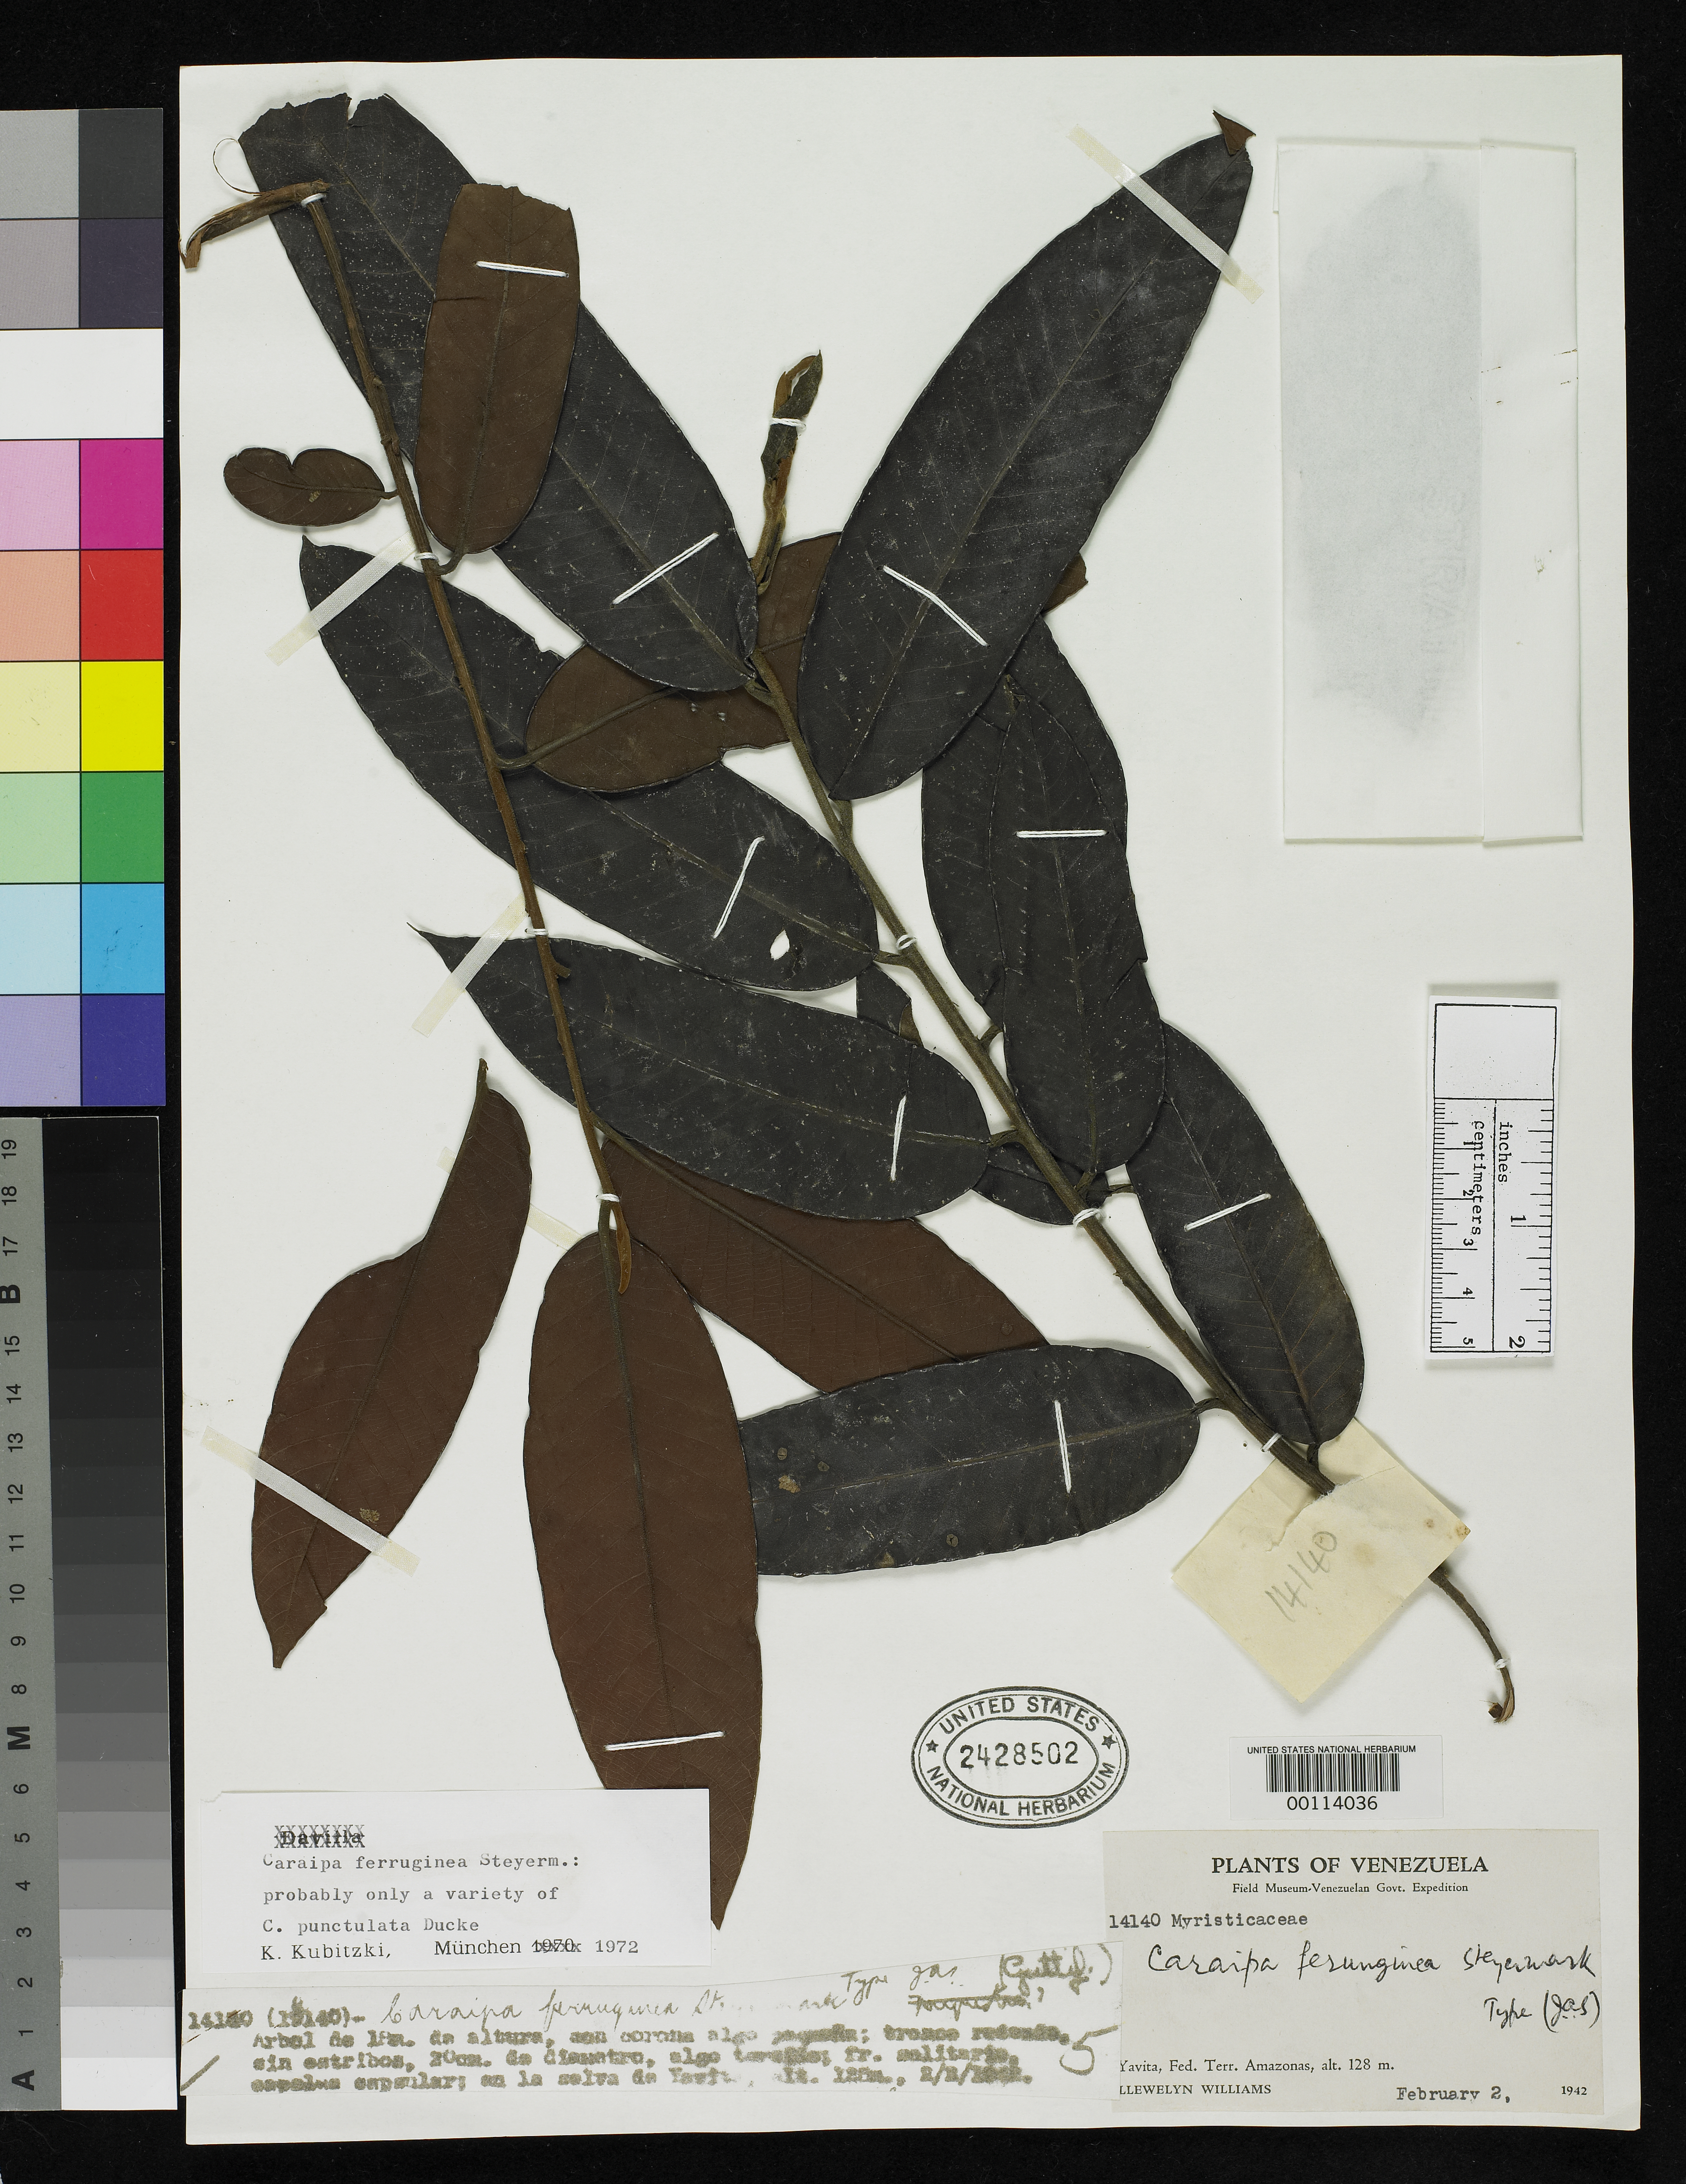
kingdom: Plantae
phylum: Tracheophyta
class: Magnoliopsida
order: Malpighiales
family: Calophyllaceae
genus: Caraipa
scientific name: Caraipa ferruginea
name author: Steyerm.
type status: Isotype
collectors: Ll. Williams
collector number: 14140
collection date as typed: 02 Feb 1942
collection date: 1942-02-02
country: Venezuela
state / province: Amazonas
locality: Yavita.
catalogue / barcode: US 2428502